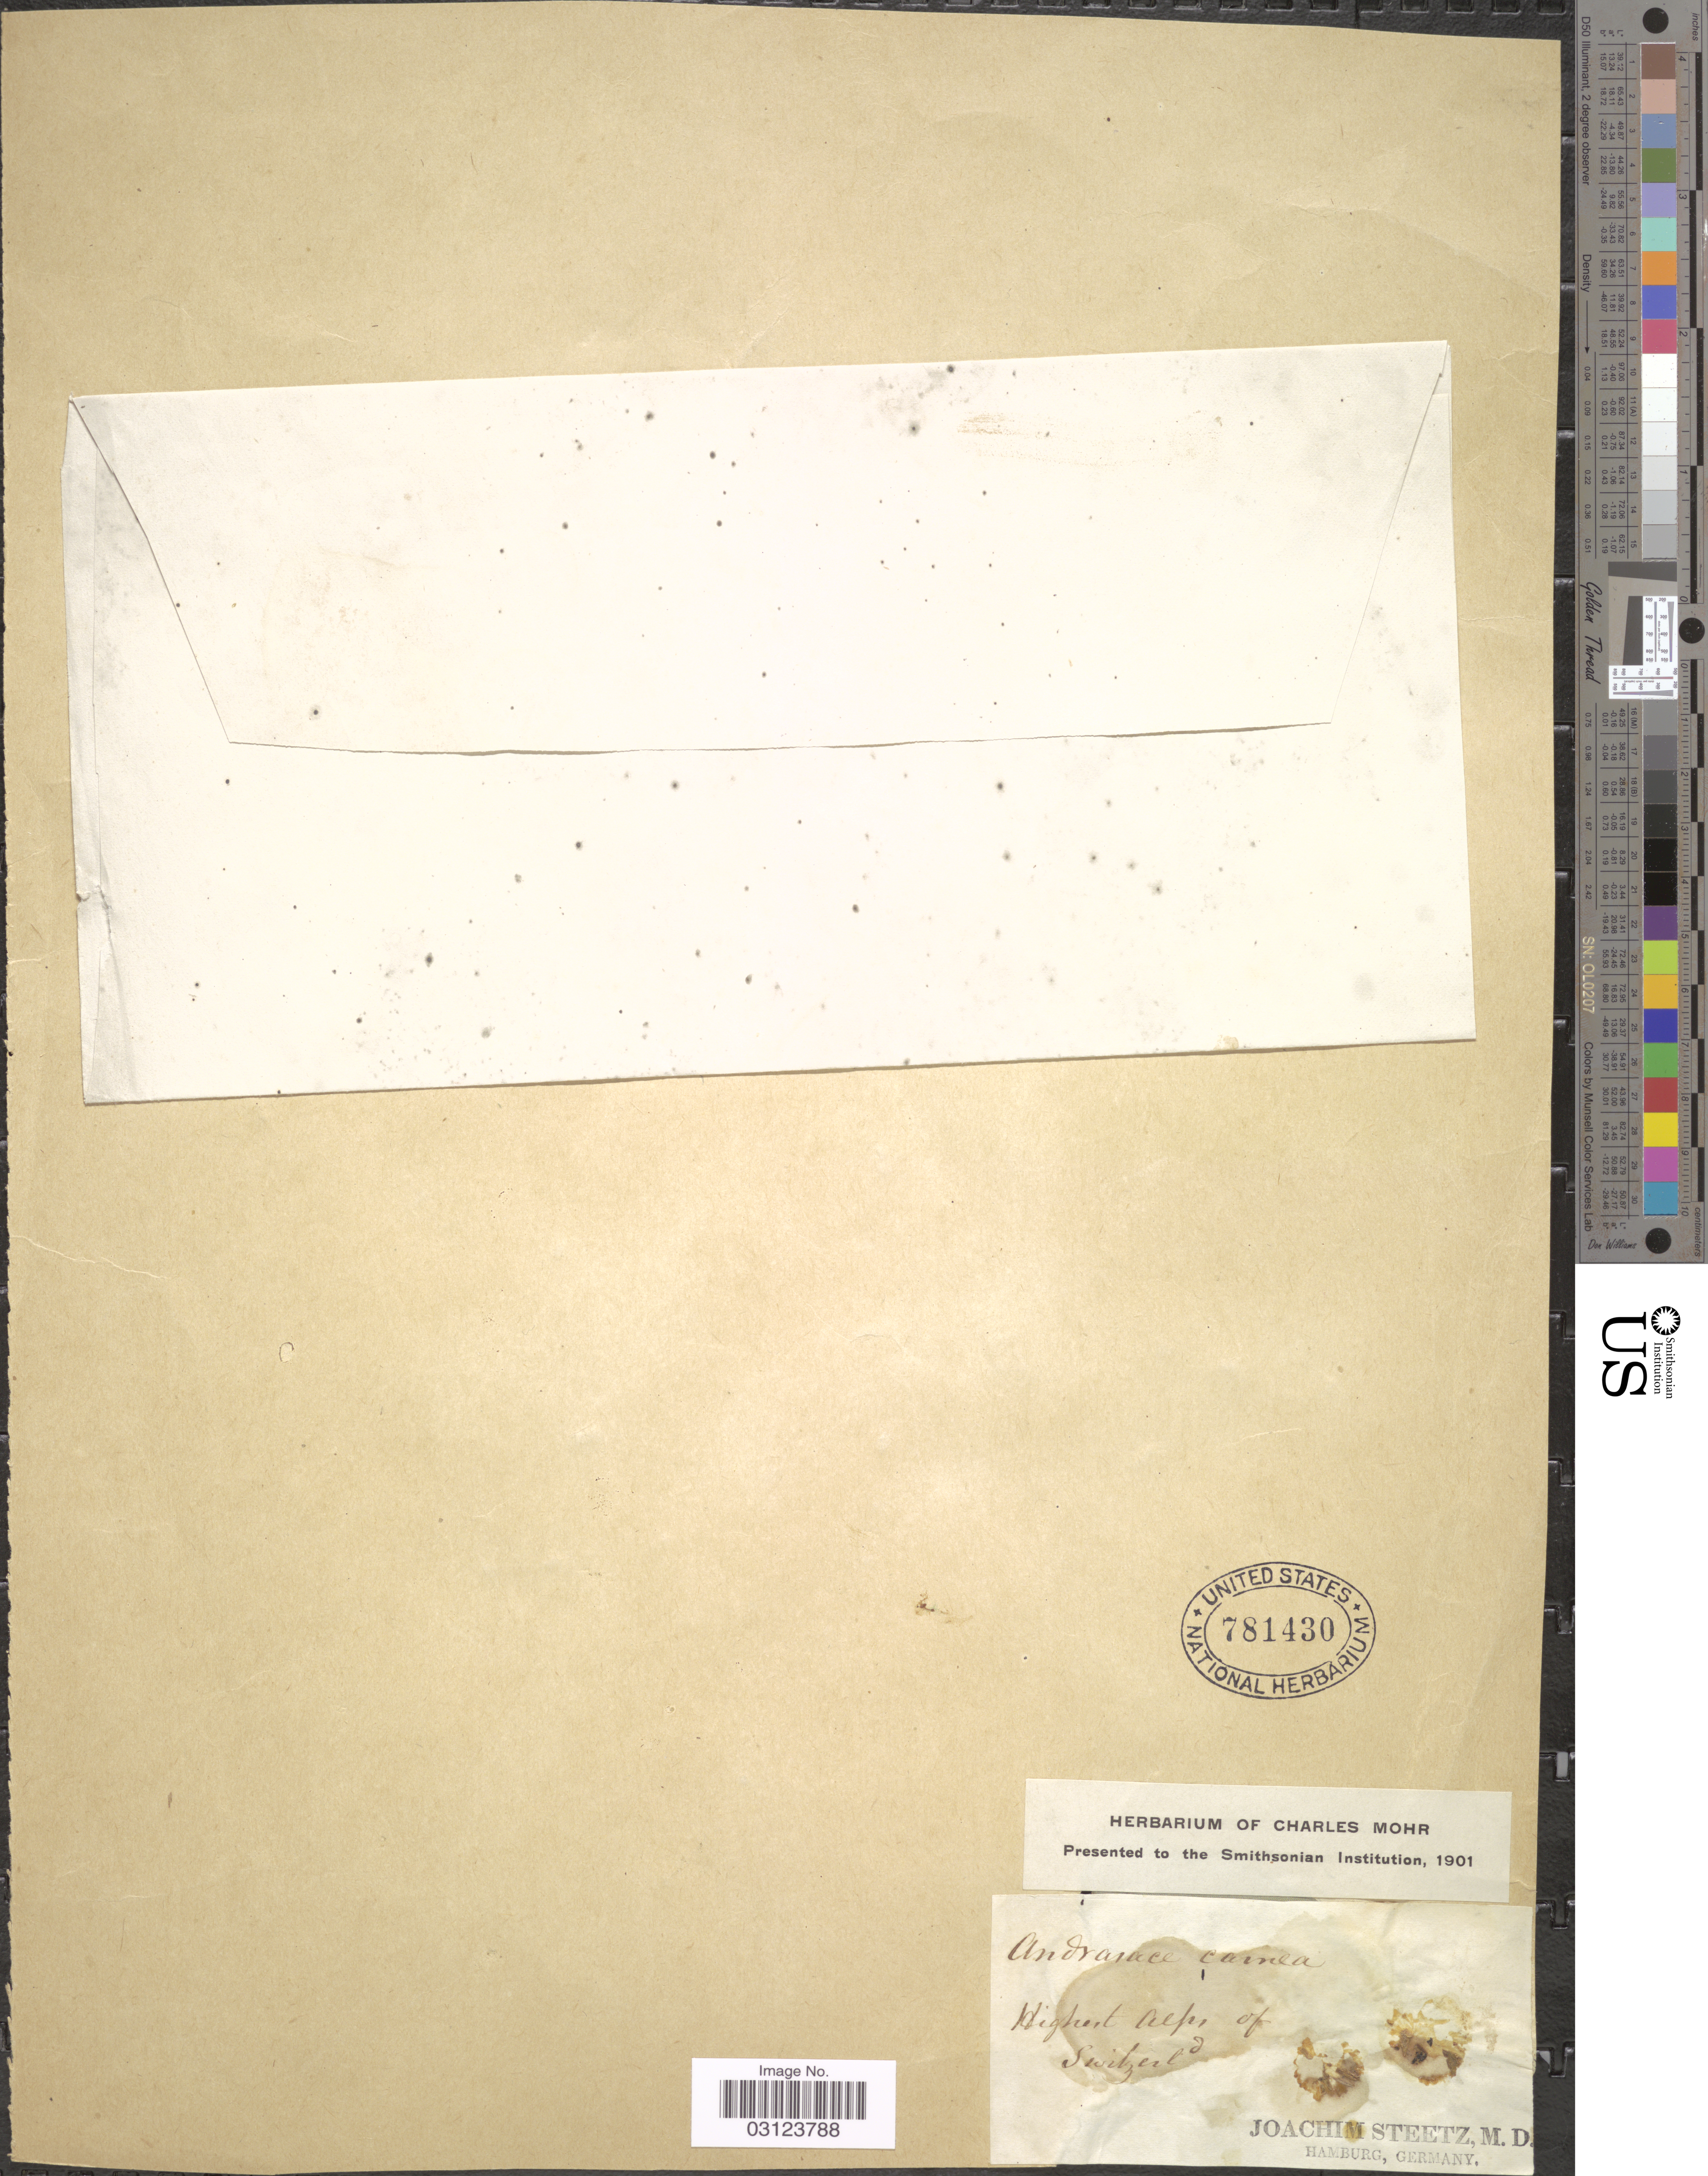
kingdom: Plantae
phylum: Tracheophyta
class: Magnoliopsida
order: Ericales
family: Primulaceae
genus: Androsace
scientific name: Androsace carnea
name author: L.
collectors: J. Steetz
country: Switzerland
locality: Highest alps of Switzerld.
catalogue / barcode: US 781430